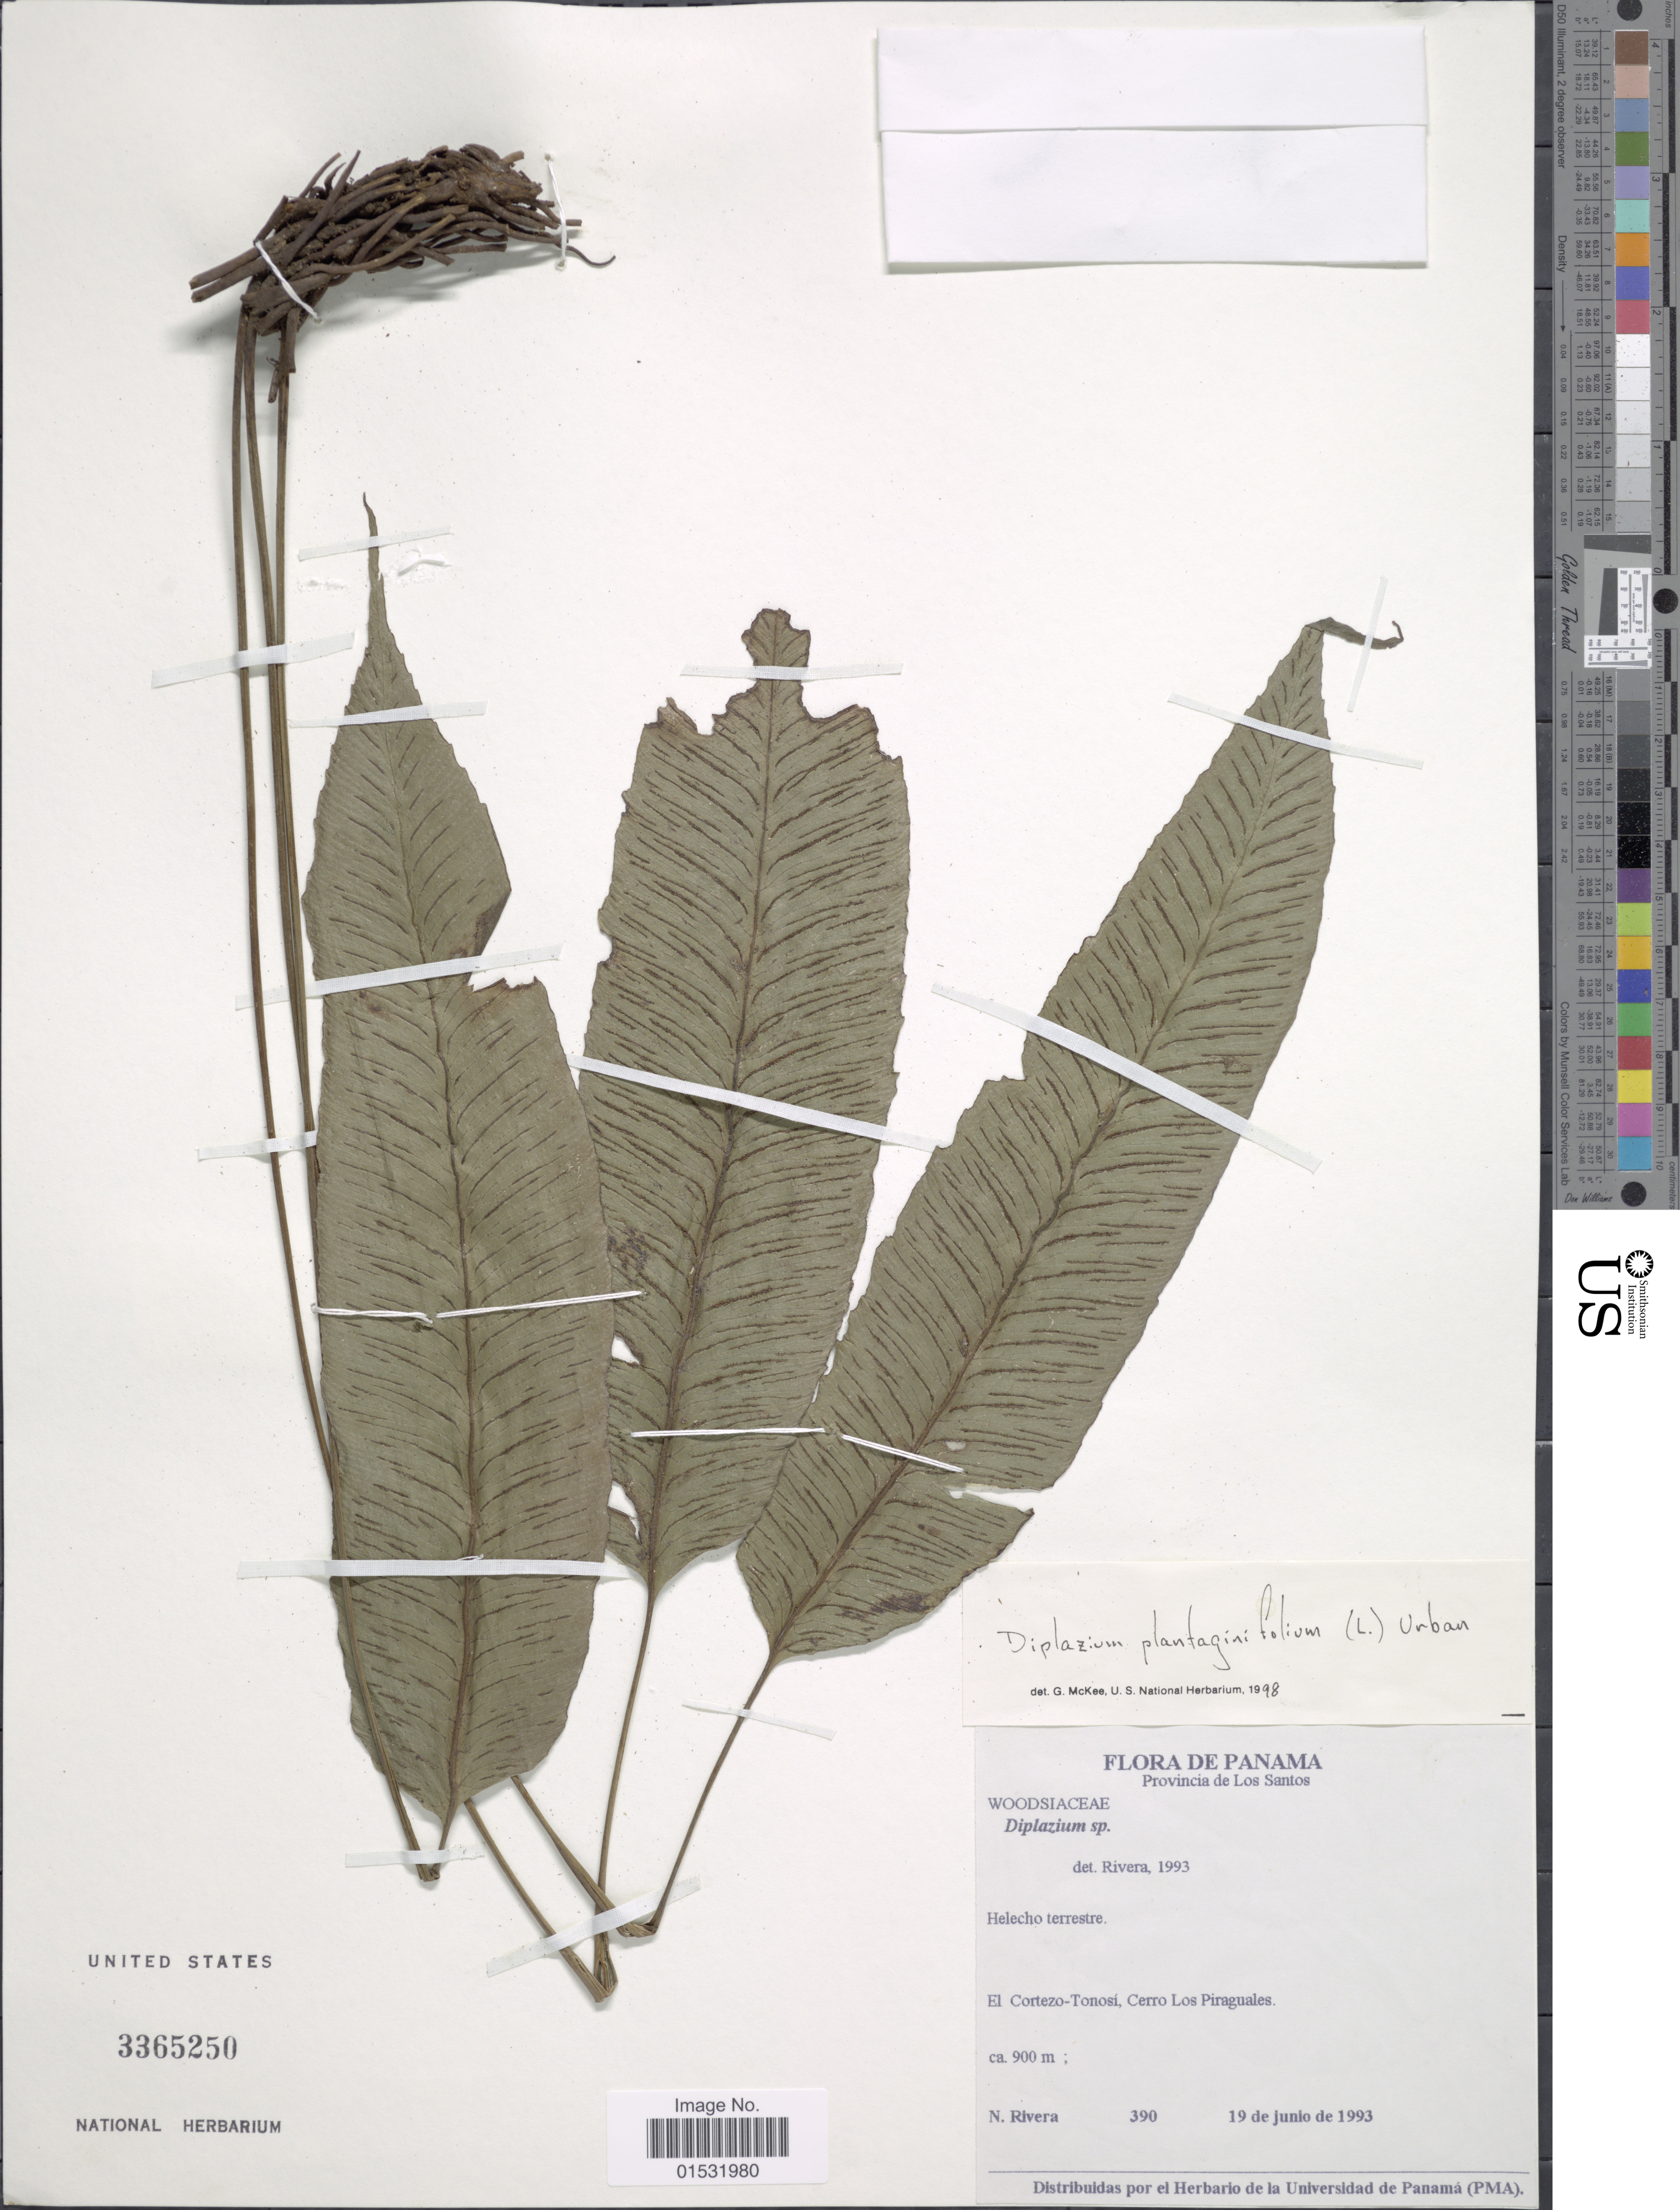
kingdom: Plantae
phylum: Tracheophyta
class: Polypodiopsida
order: Polypodiales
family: Athyriaceae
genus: Diplazium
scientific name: Diplazium plantaginifolium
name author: (L.) Urb.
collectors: N. Rivera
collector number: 390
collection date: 1993-06-19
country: Panama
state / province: Los Santos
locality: El Cortezo-Tonosi, Cerro Los Piraguales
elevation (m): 900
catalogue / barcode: US 3365250